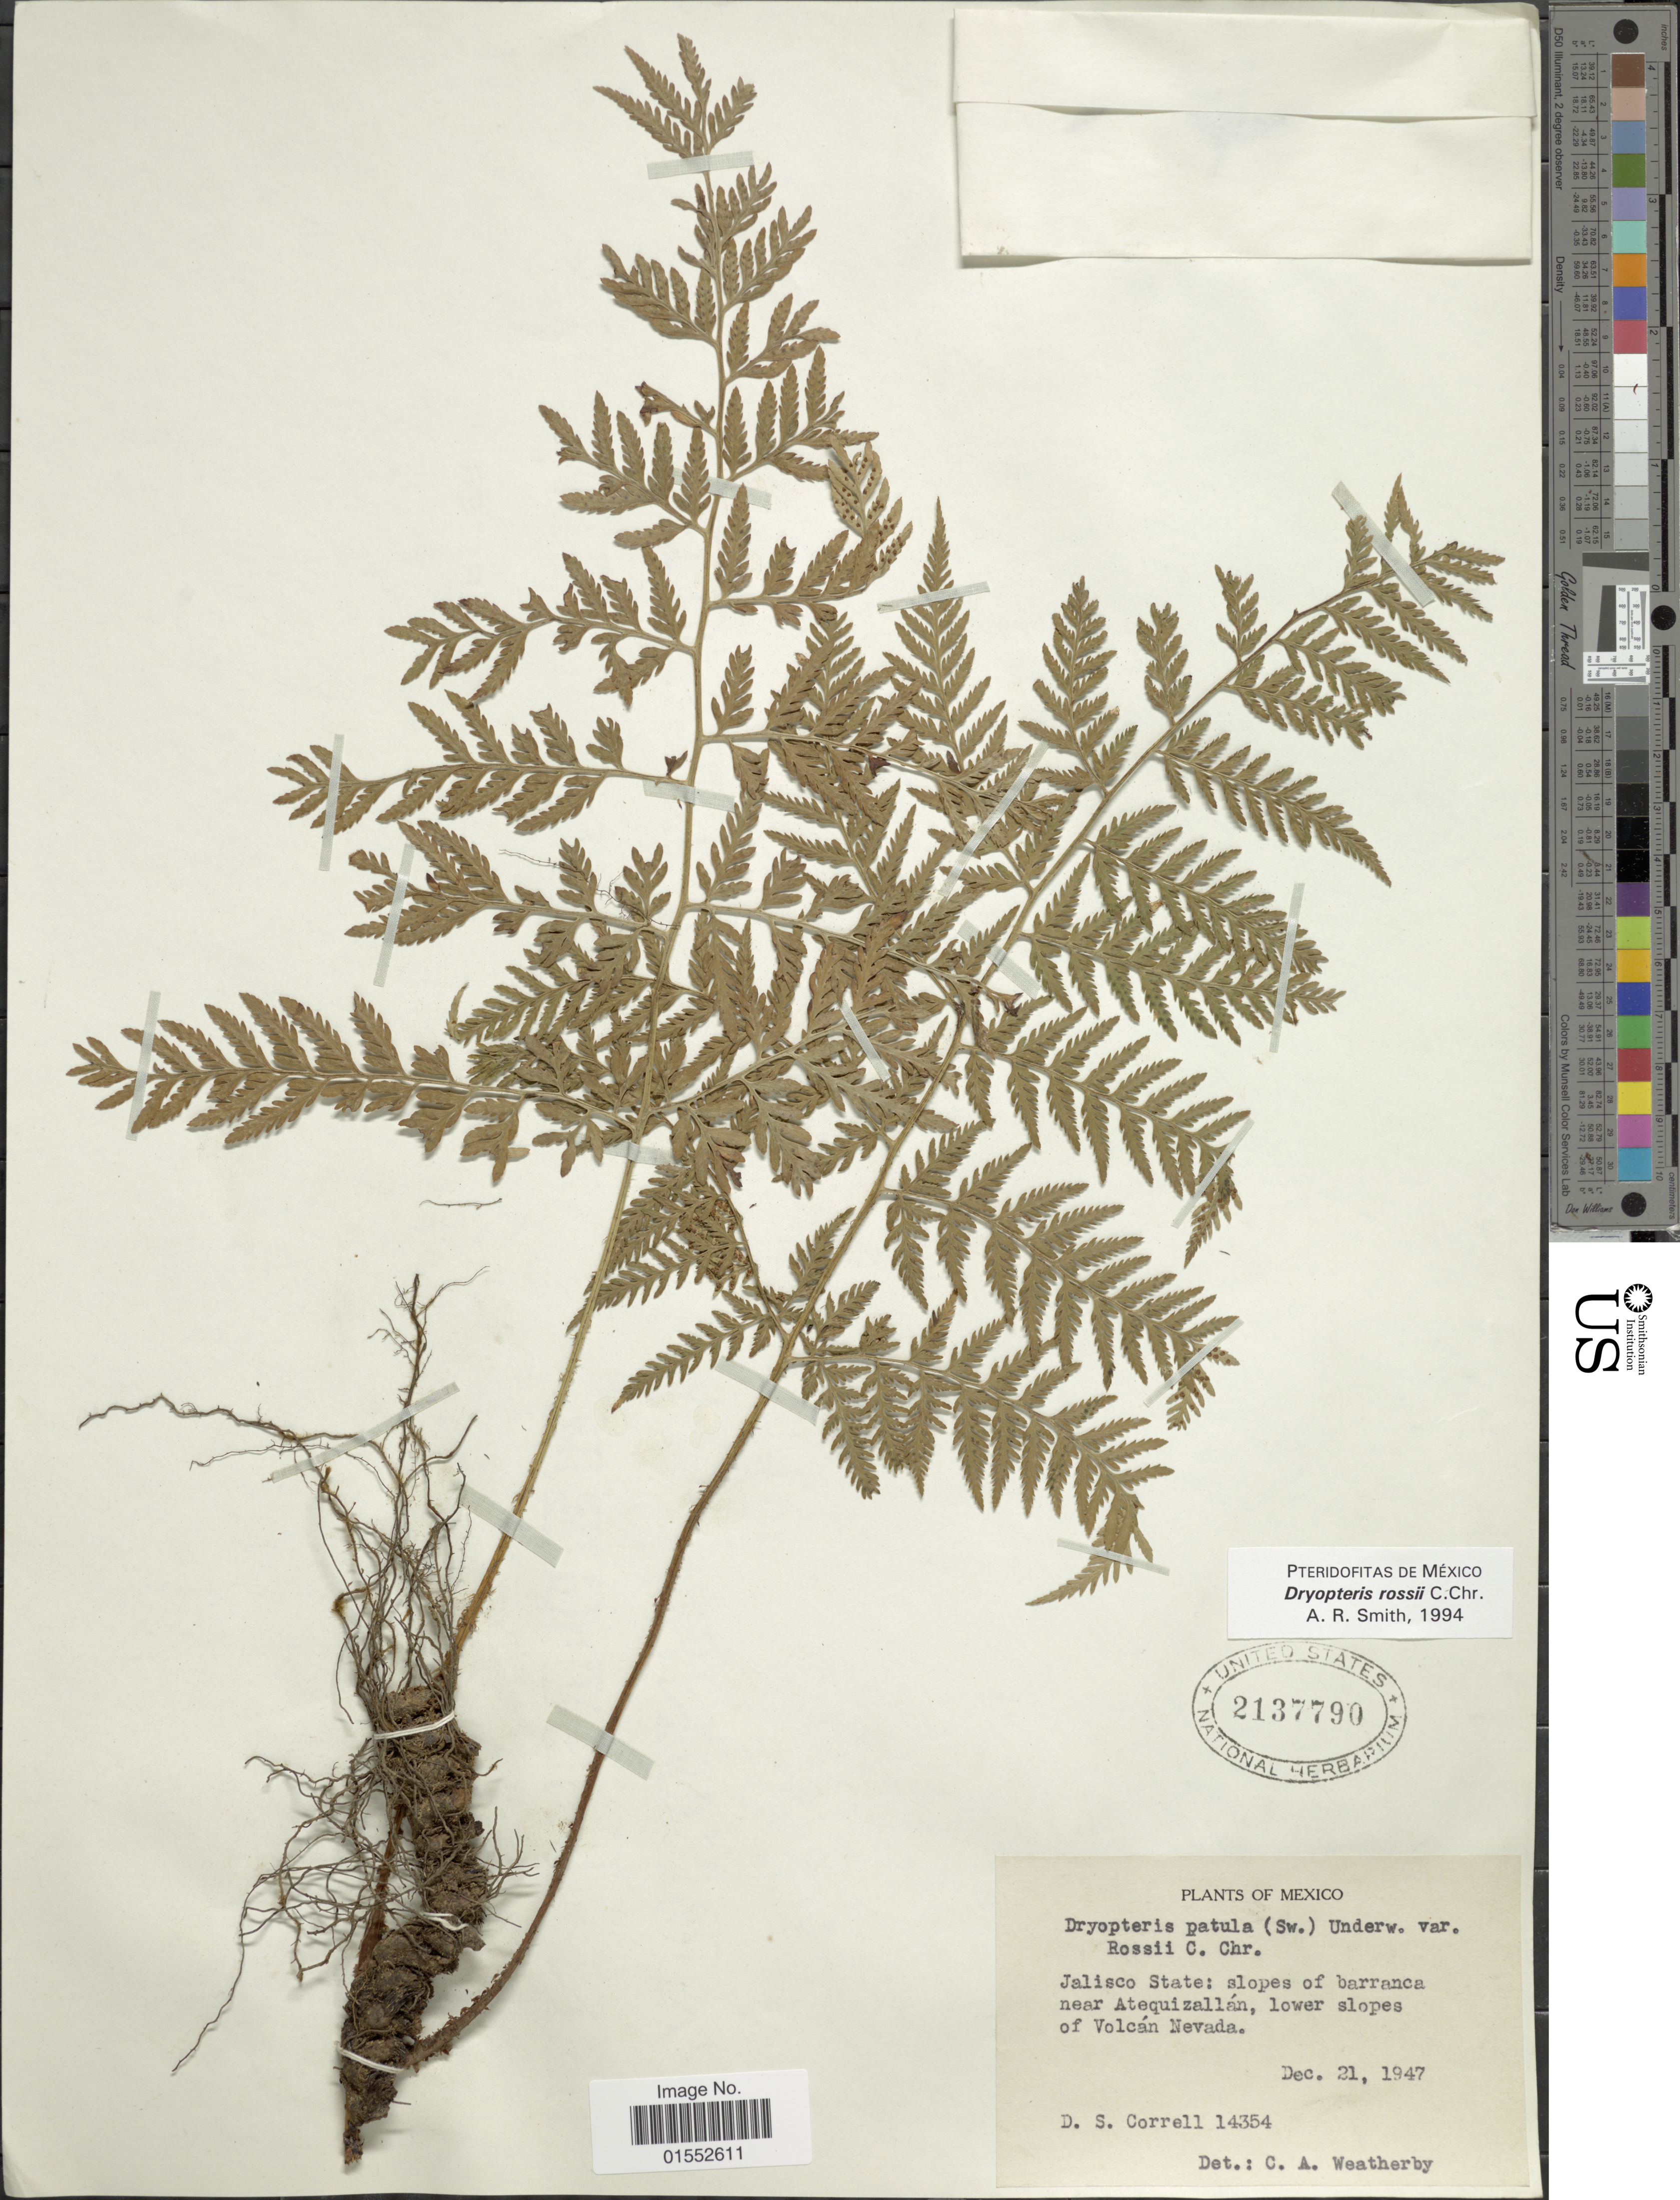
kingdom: Plantae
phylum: Tracheophyta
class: Polypodiopsida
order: Polypodiales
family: Dryopteridaceae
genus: Dryopteris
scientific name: Dryopteris rossii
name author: C. Chr.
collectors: D. S. Correll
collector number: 14354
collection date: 1947-12-21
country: Mexico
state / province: Jalisco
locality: Slopes of barranca near Atequizallán, lower slopes of Volcán Nevada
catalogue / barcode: US 2137790